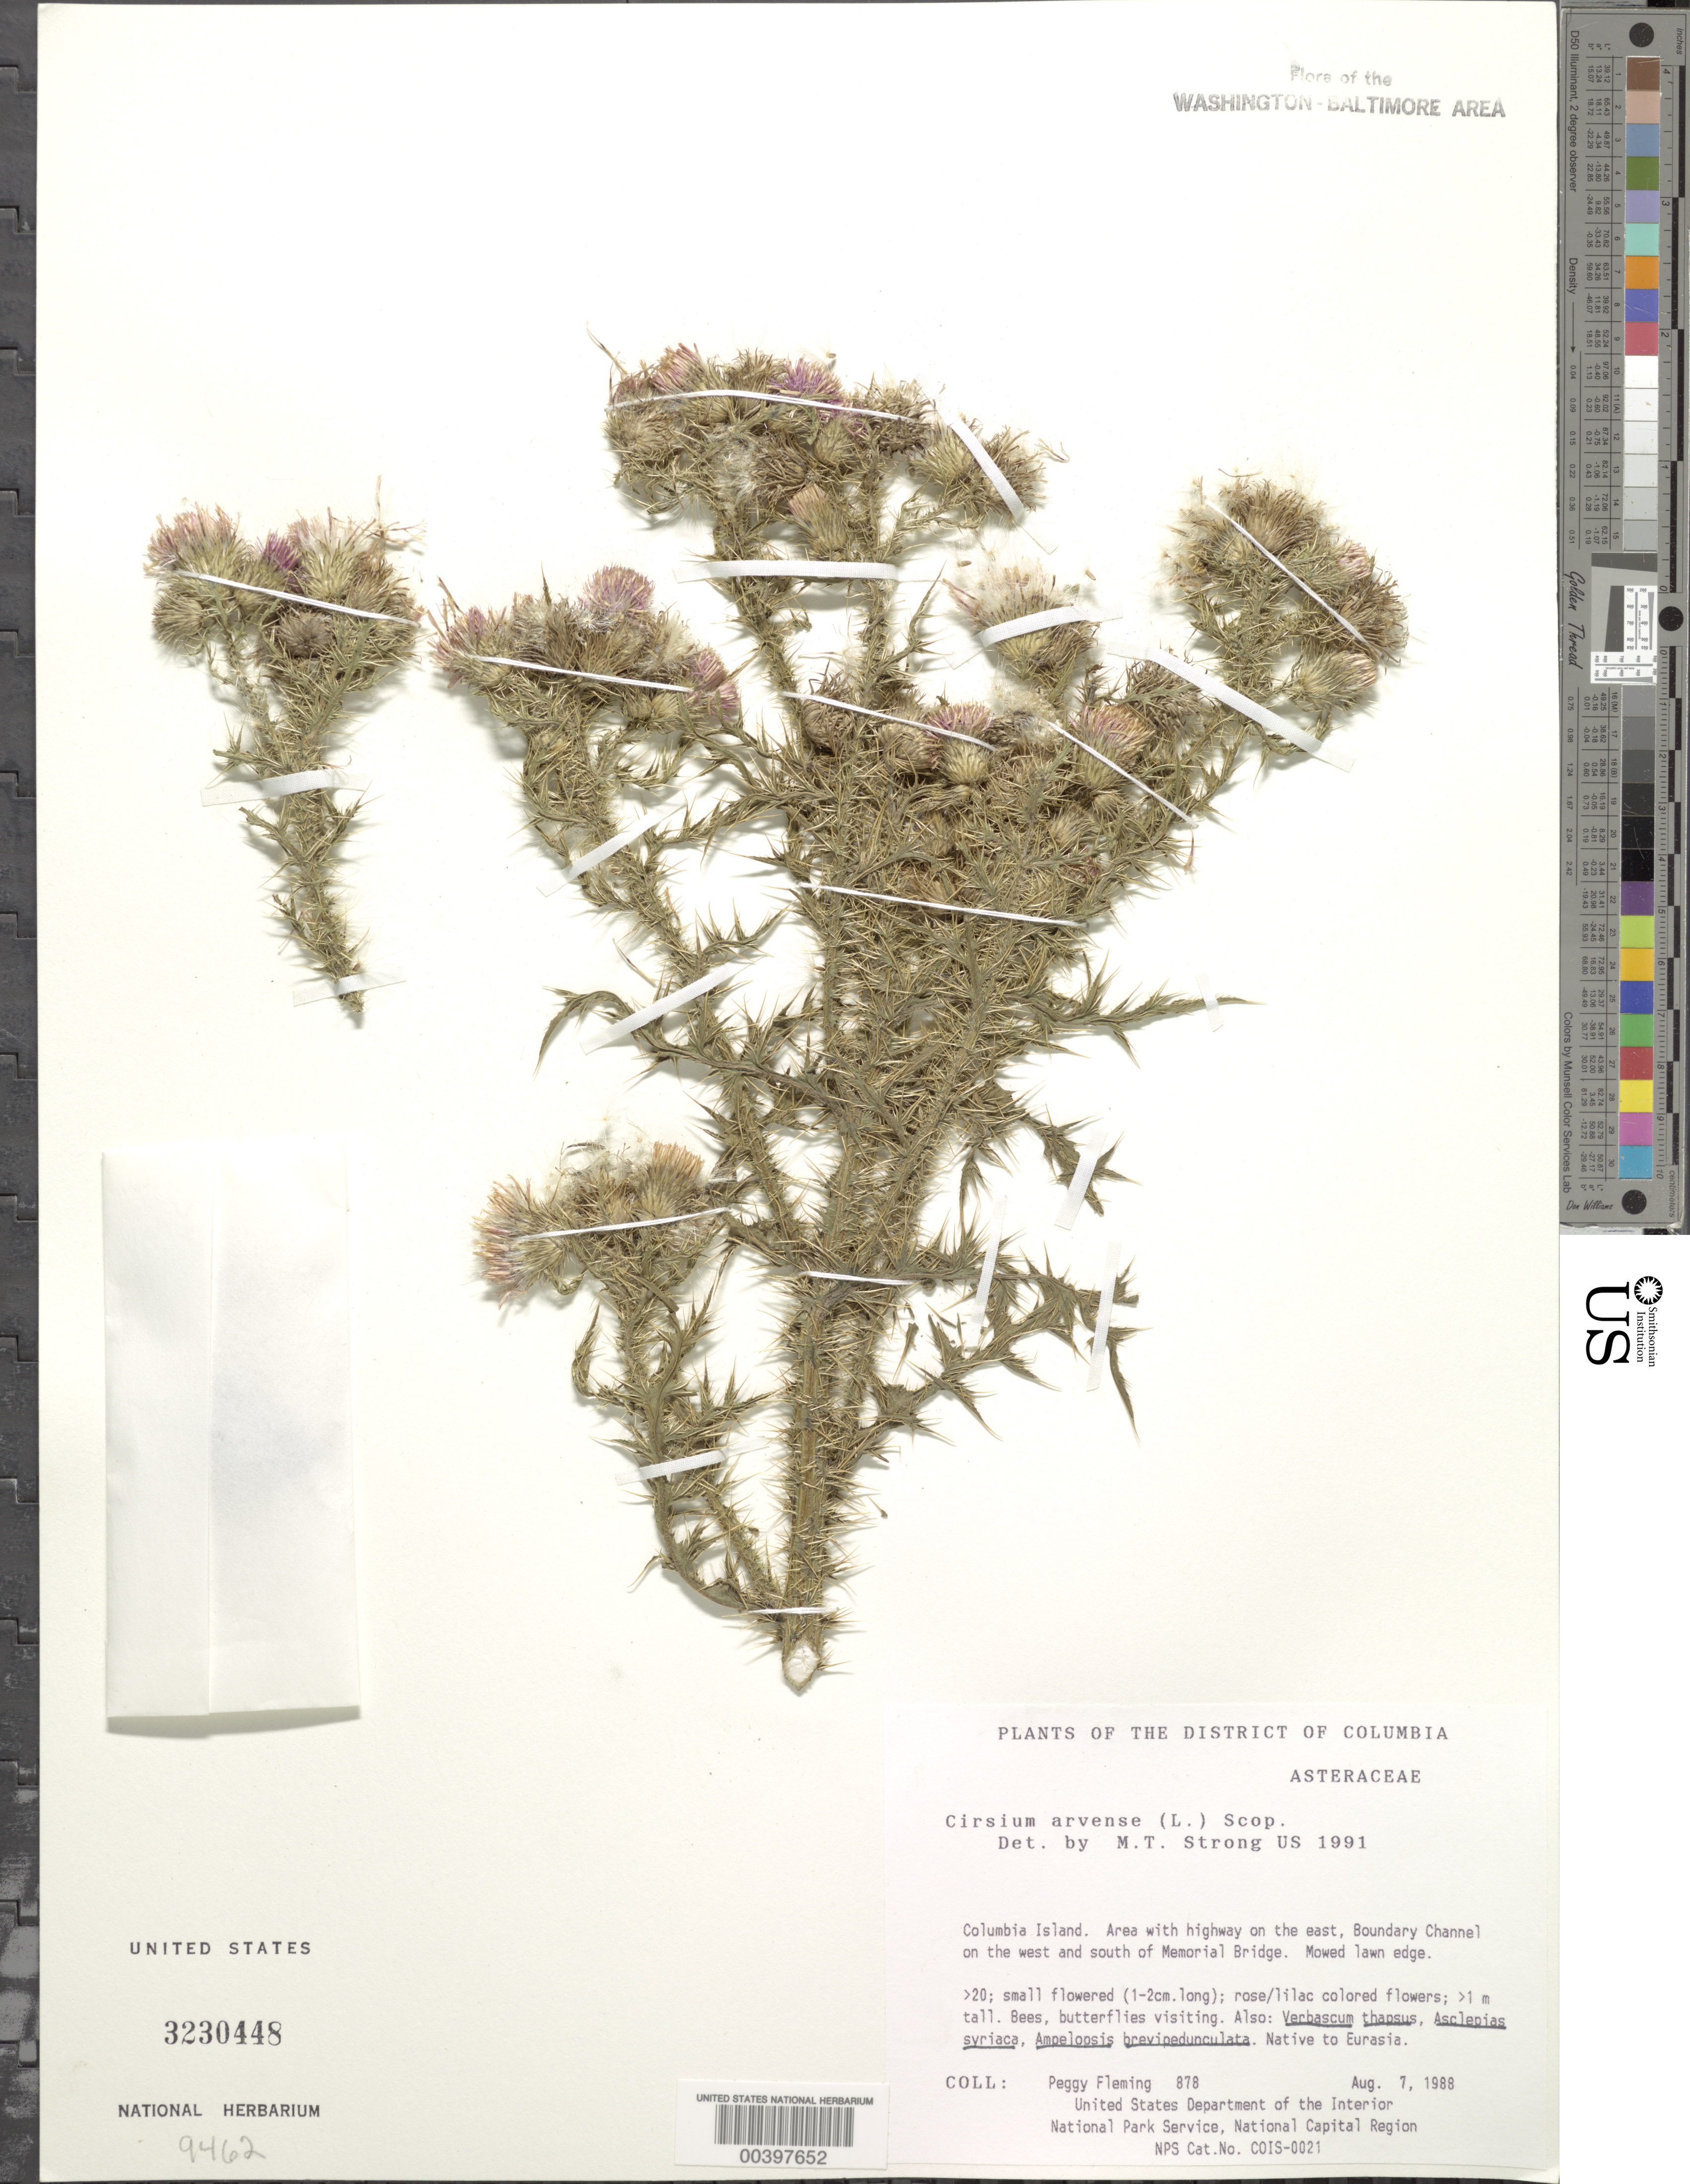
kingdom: Plantae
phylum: Tracheophyta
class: Magnoliopsida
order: Asterales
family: Asteraceae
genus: Cirsium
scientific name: Cirsium arvense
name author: (L.) Scop.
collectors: P. Fleming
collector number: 878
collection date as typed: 07 Aug 1988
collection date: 1988-08-07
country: United States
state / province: District of Columbia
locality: Columbia Island, E of Highway, W of Boundary Channel, S of Memorial Bridge Columbia Island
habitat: Mowed lawn edge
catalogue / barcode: US 3230448